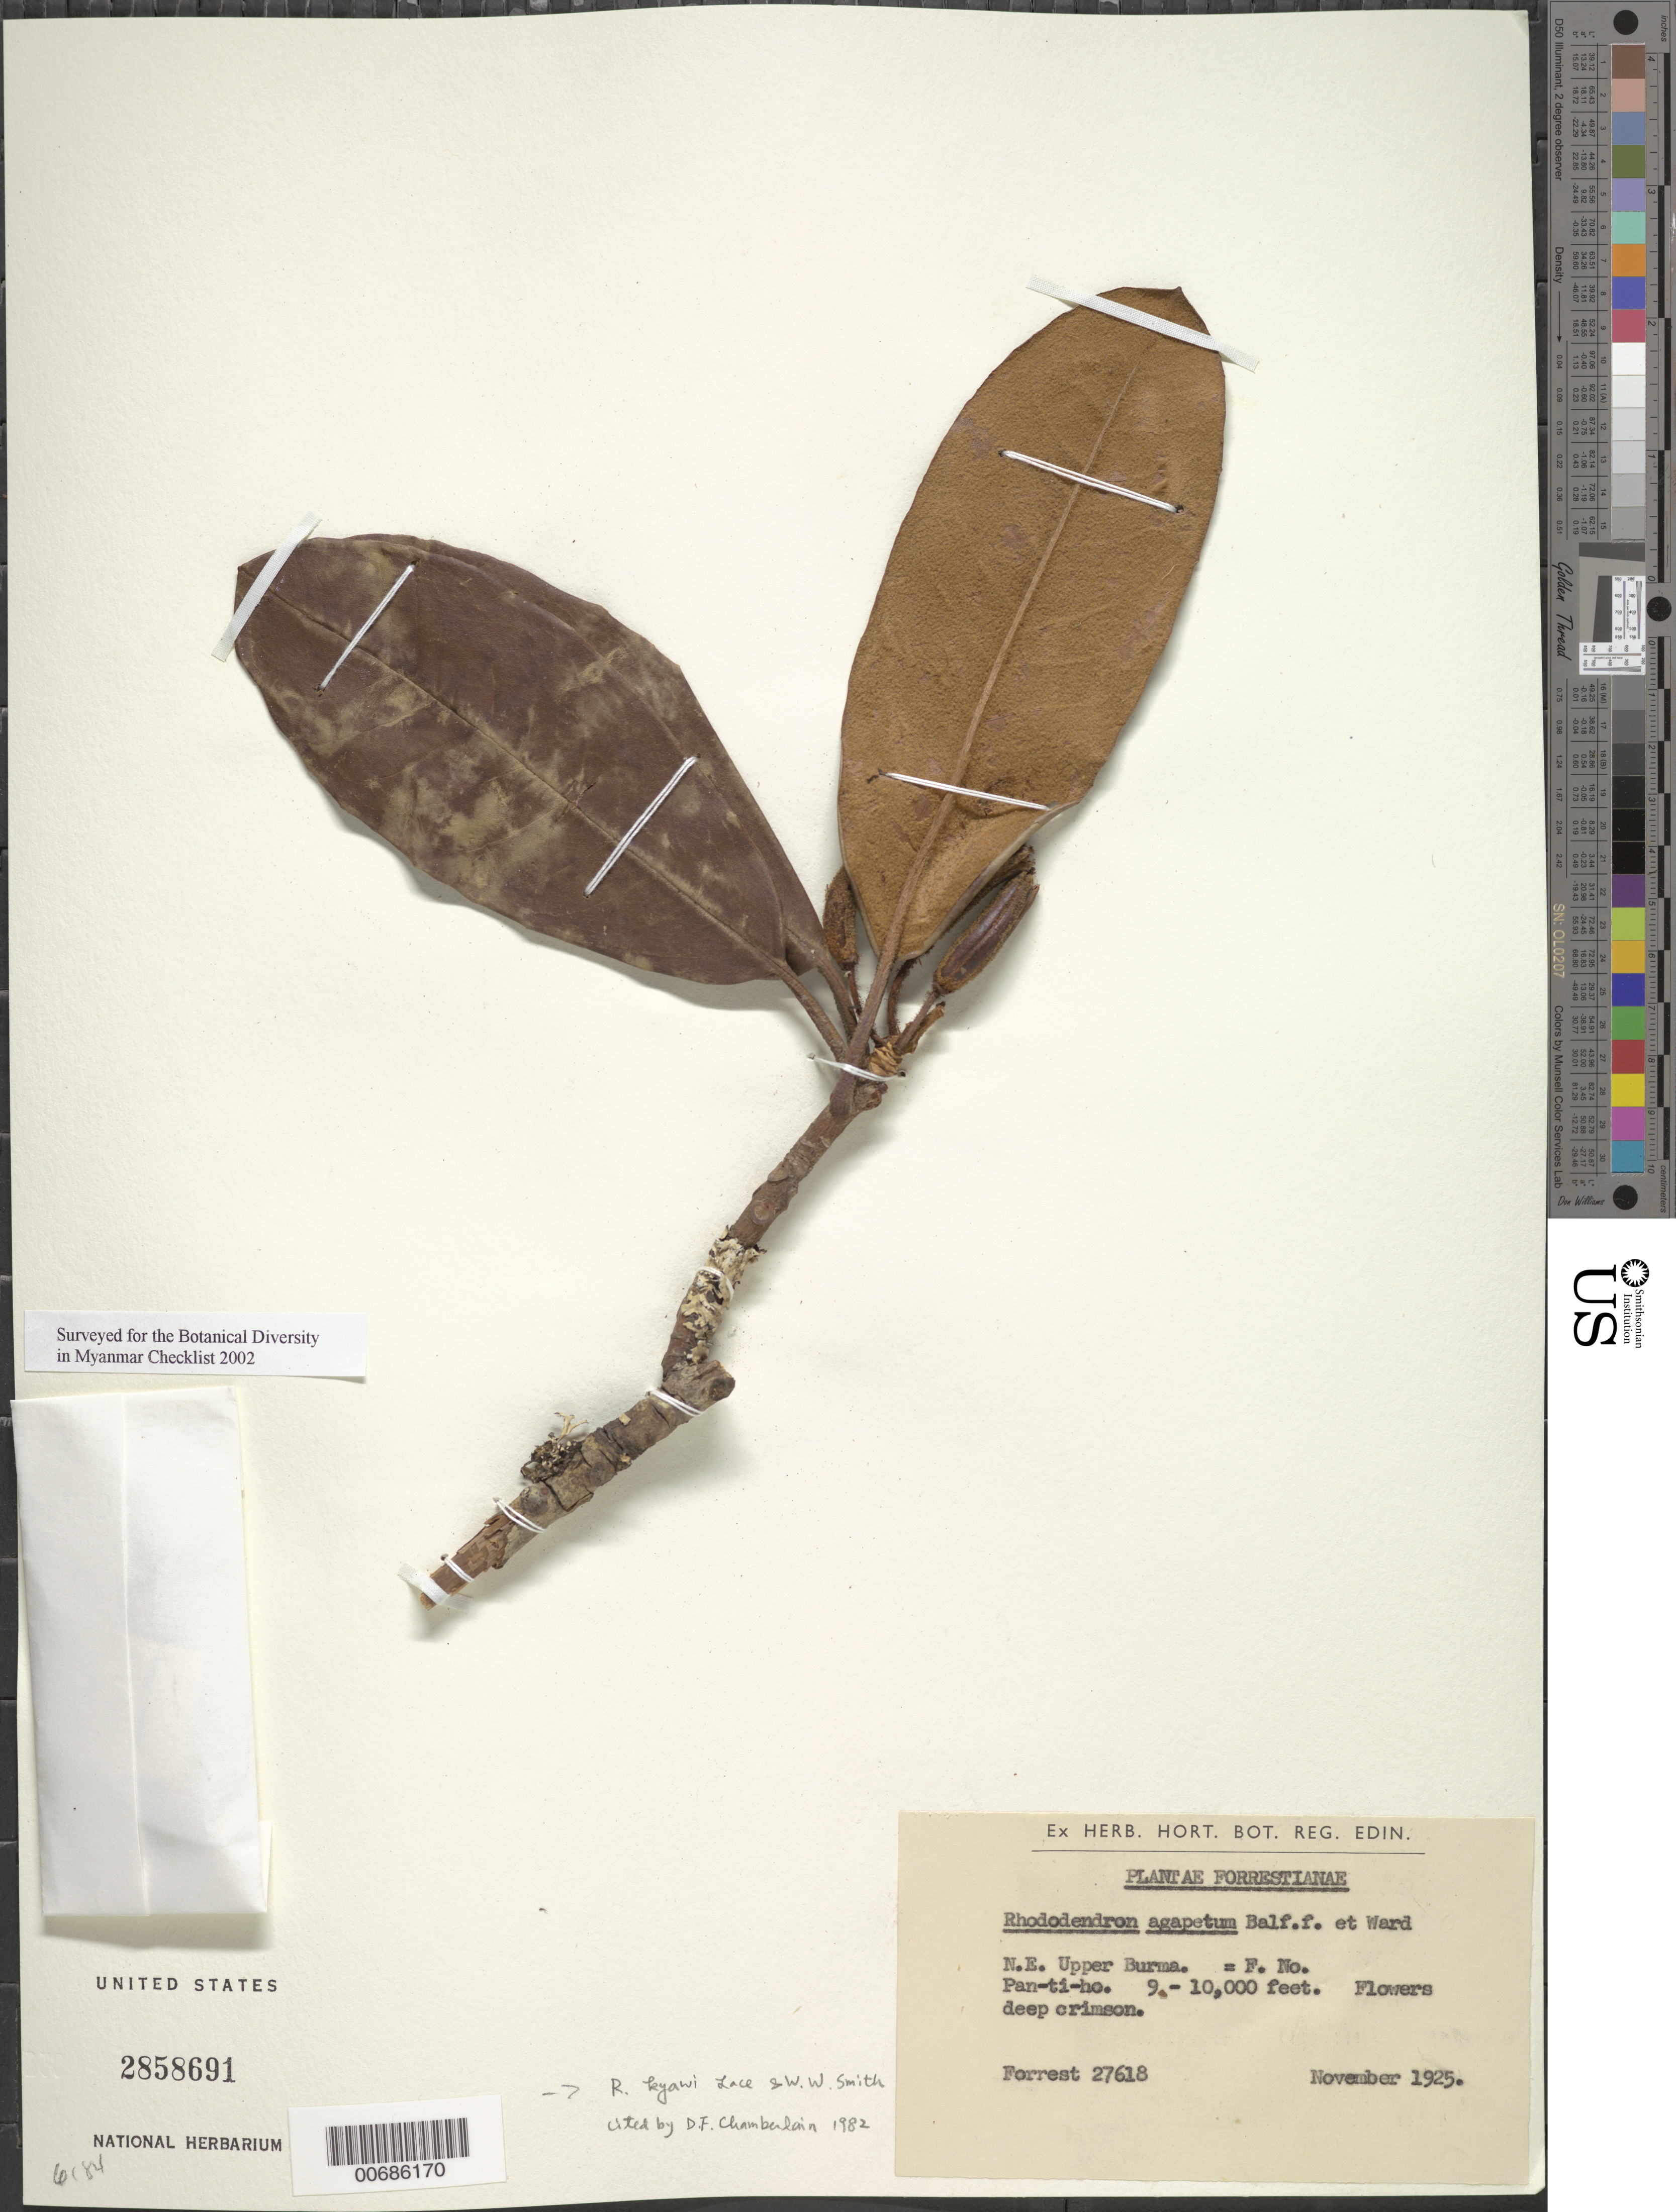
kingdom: Plantae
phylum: Tracheophyta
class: Magnoliopsida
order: Ericales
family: Ericaceae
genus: Rhododendron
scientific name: Rhododendron kyawi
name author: Lace & W.W. Sm.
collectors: G. Forrest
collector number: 27618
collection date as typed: Nov 1925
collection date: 1925-11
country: Myanmar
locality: Pan-ti-ho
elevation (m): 2743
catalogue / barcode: US 2858691